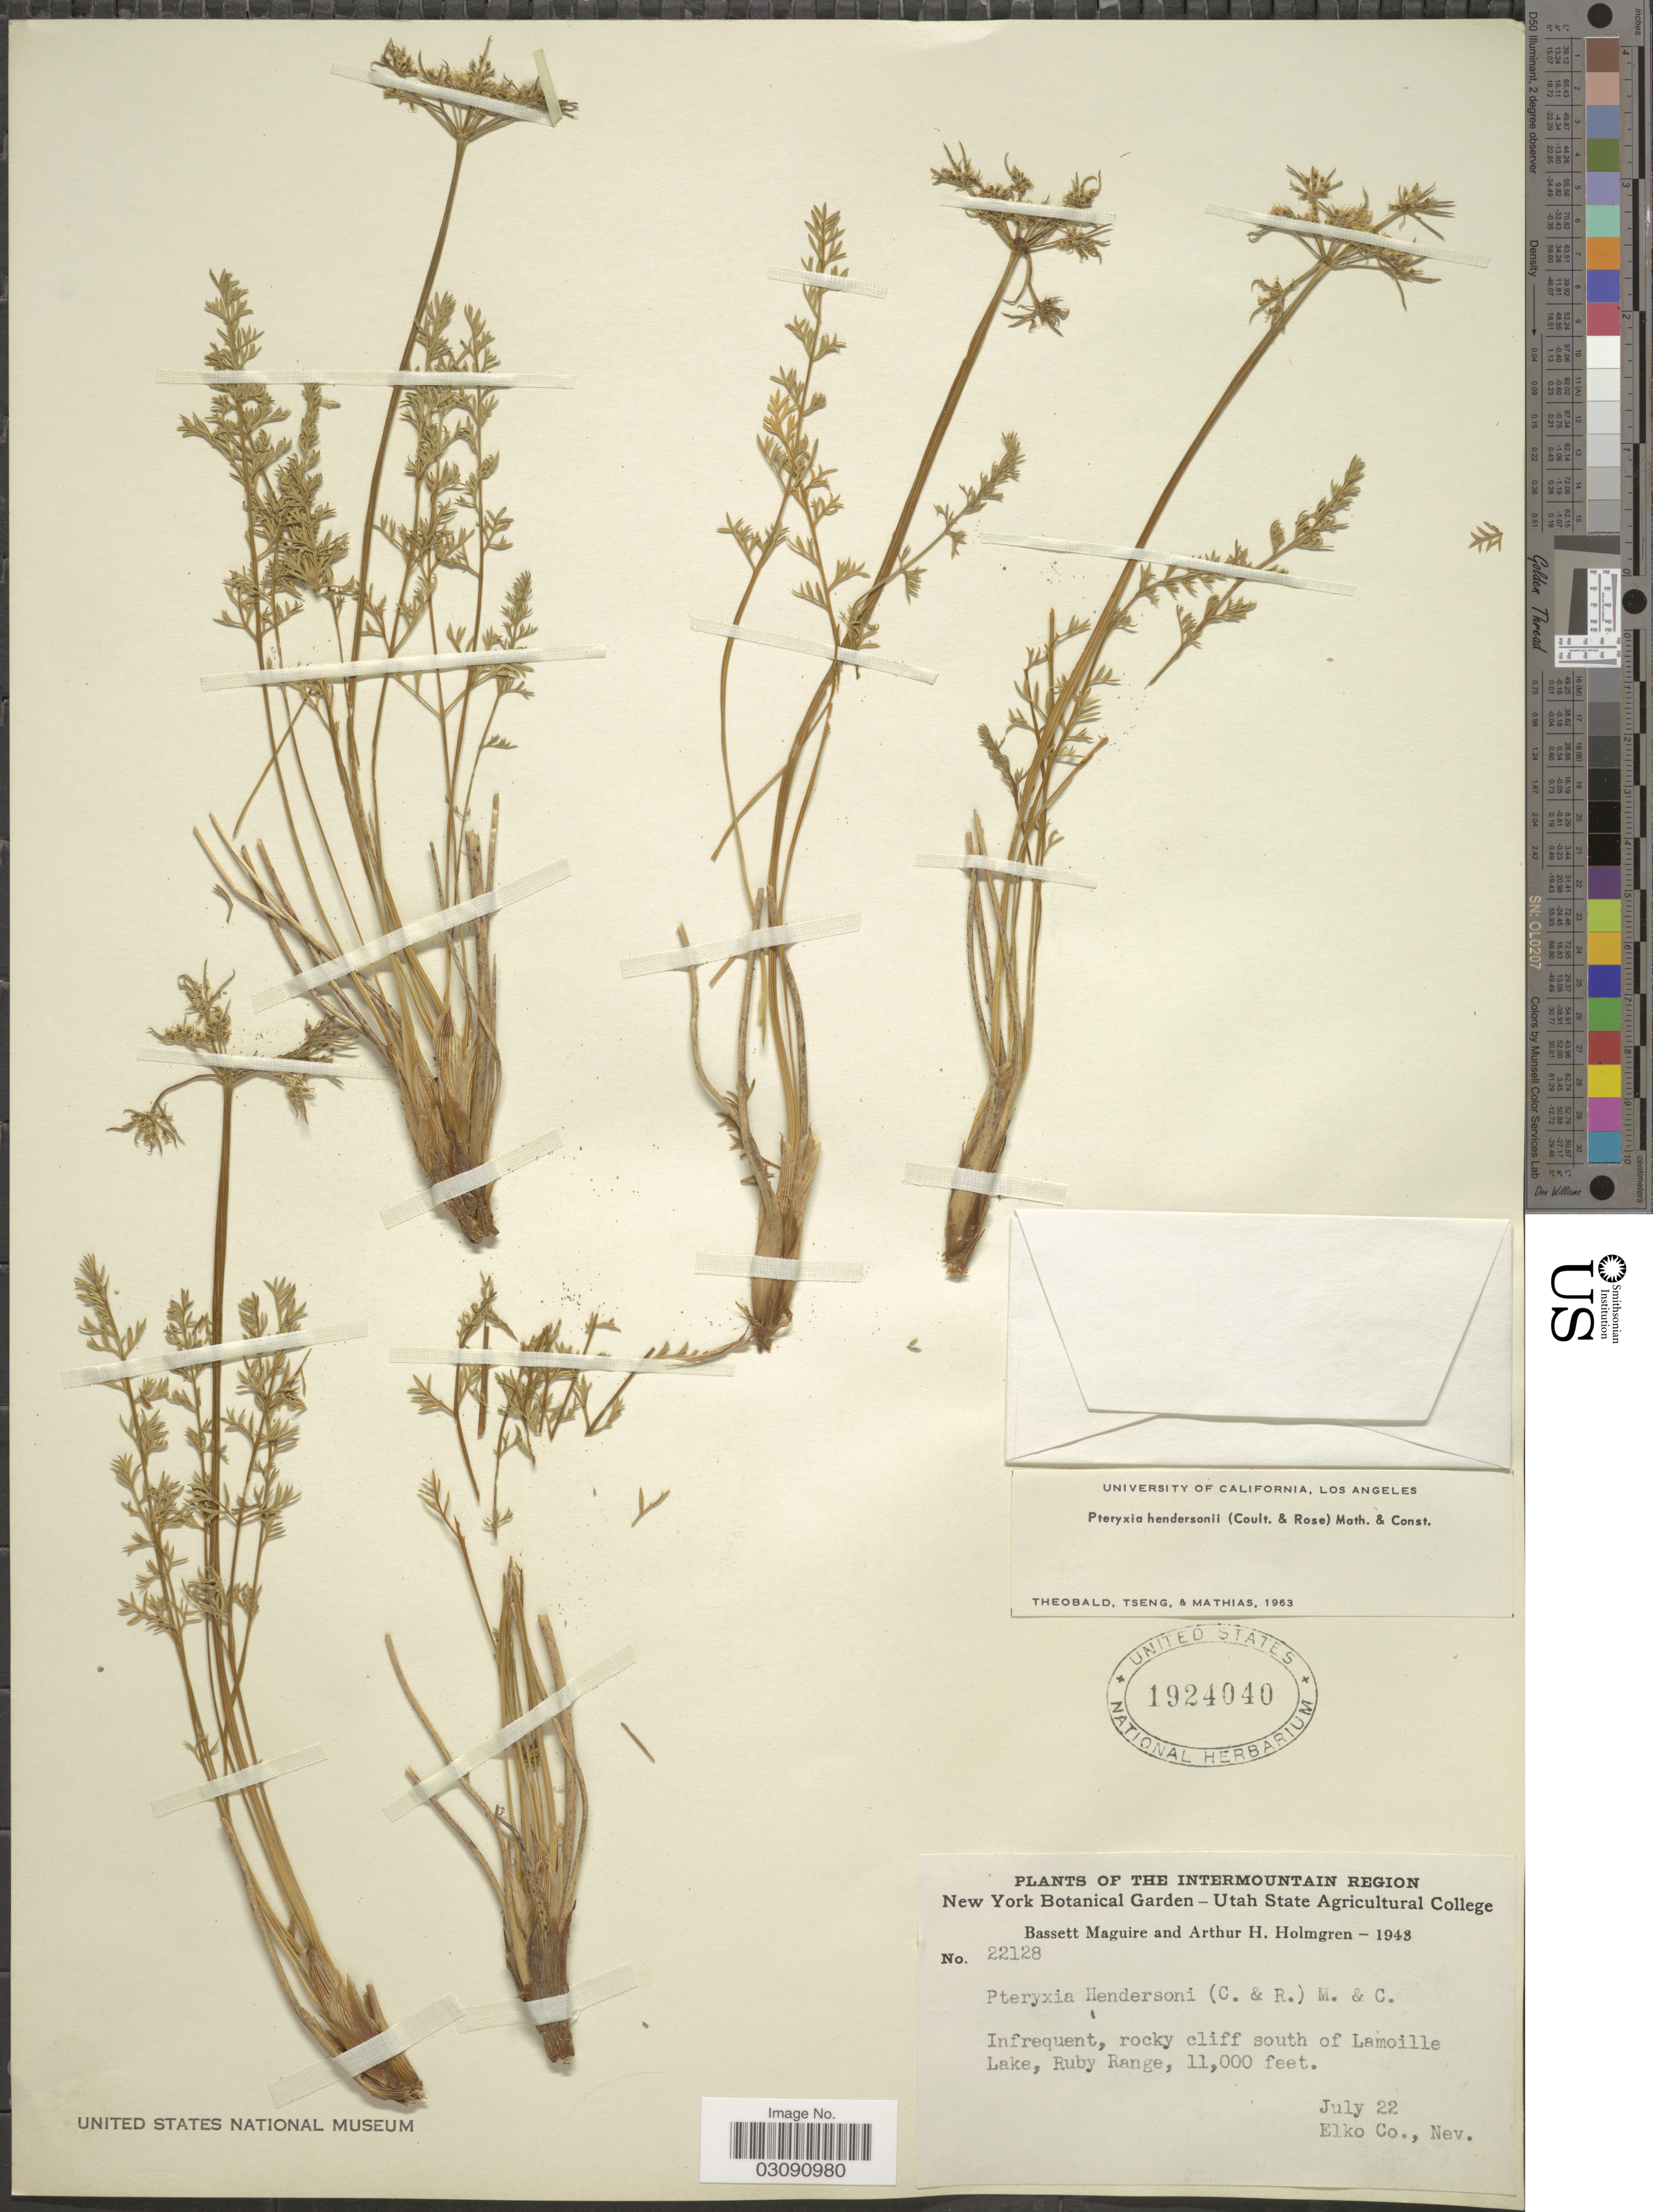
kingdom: Plantae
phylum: Tracheophyta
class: Magnoliopsida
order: Apiales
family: Apiaceae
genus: Pteryxia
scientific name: Pteryxia hendersonii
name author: (J.M. Coult. & Rose) Mathias & Constance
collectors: B. Maguire & A. H. Holmgren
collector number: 22128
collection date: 1943-07-22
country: United States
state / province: Nevada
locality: The Intermountain region, Infrequent, rocky cliff south of Lamoille Lake, Ruby Range. Elko Co.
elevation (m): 3353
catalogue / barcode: US 1924040